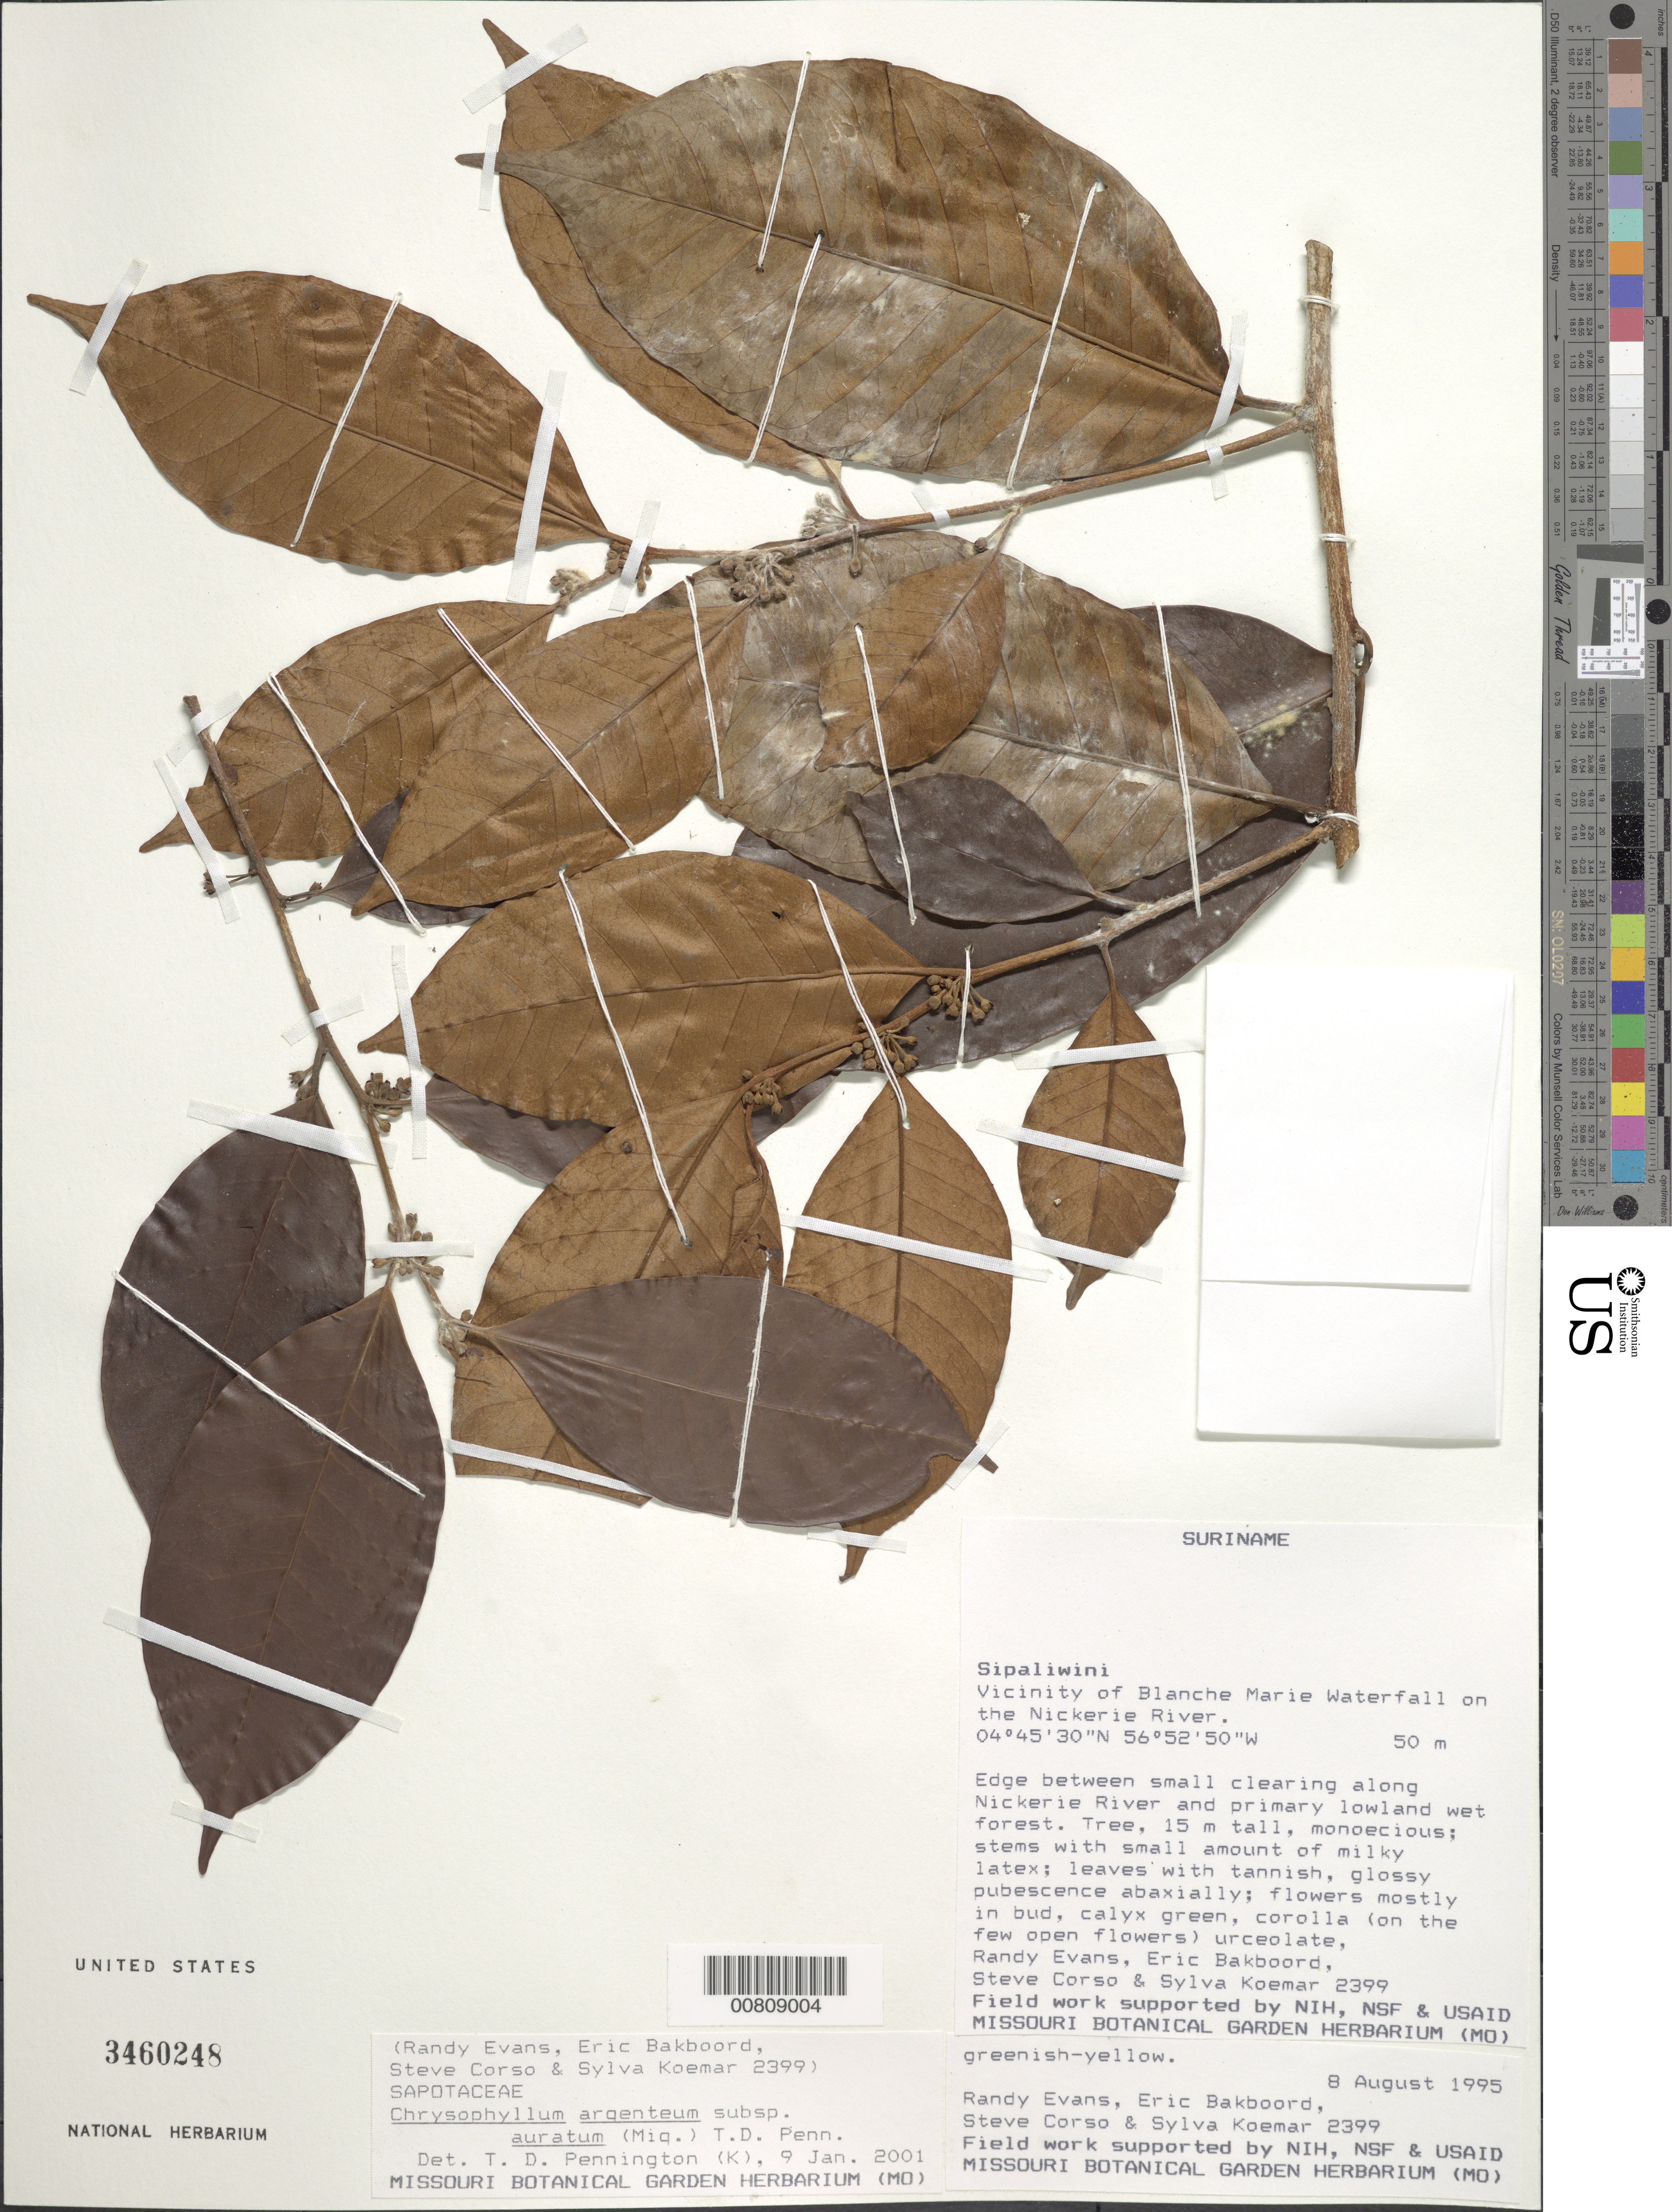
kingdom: Plantae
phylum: Tracheophyta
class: Magnoliopsida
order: Ericales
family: Sapotaceae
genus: Chrysophyllum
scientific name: Chrysophyllum argenteum subsp. auratum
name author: (Miq.) T.D. Penn.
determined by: Pennington, T. D., (K)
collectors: R. Evans, E. Bakboord, S. Corso & S. Koemar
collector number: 2399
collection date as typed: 8-Aug-95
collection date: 1995-08-08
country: Suriname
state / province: Sipaliwini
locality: Blanche Marie Waterfall, vic., on Nickerie R.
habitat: Edge between small clearing along river and primary lowland wet forest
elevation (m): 50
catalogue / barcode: US 3460248